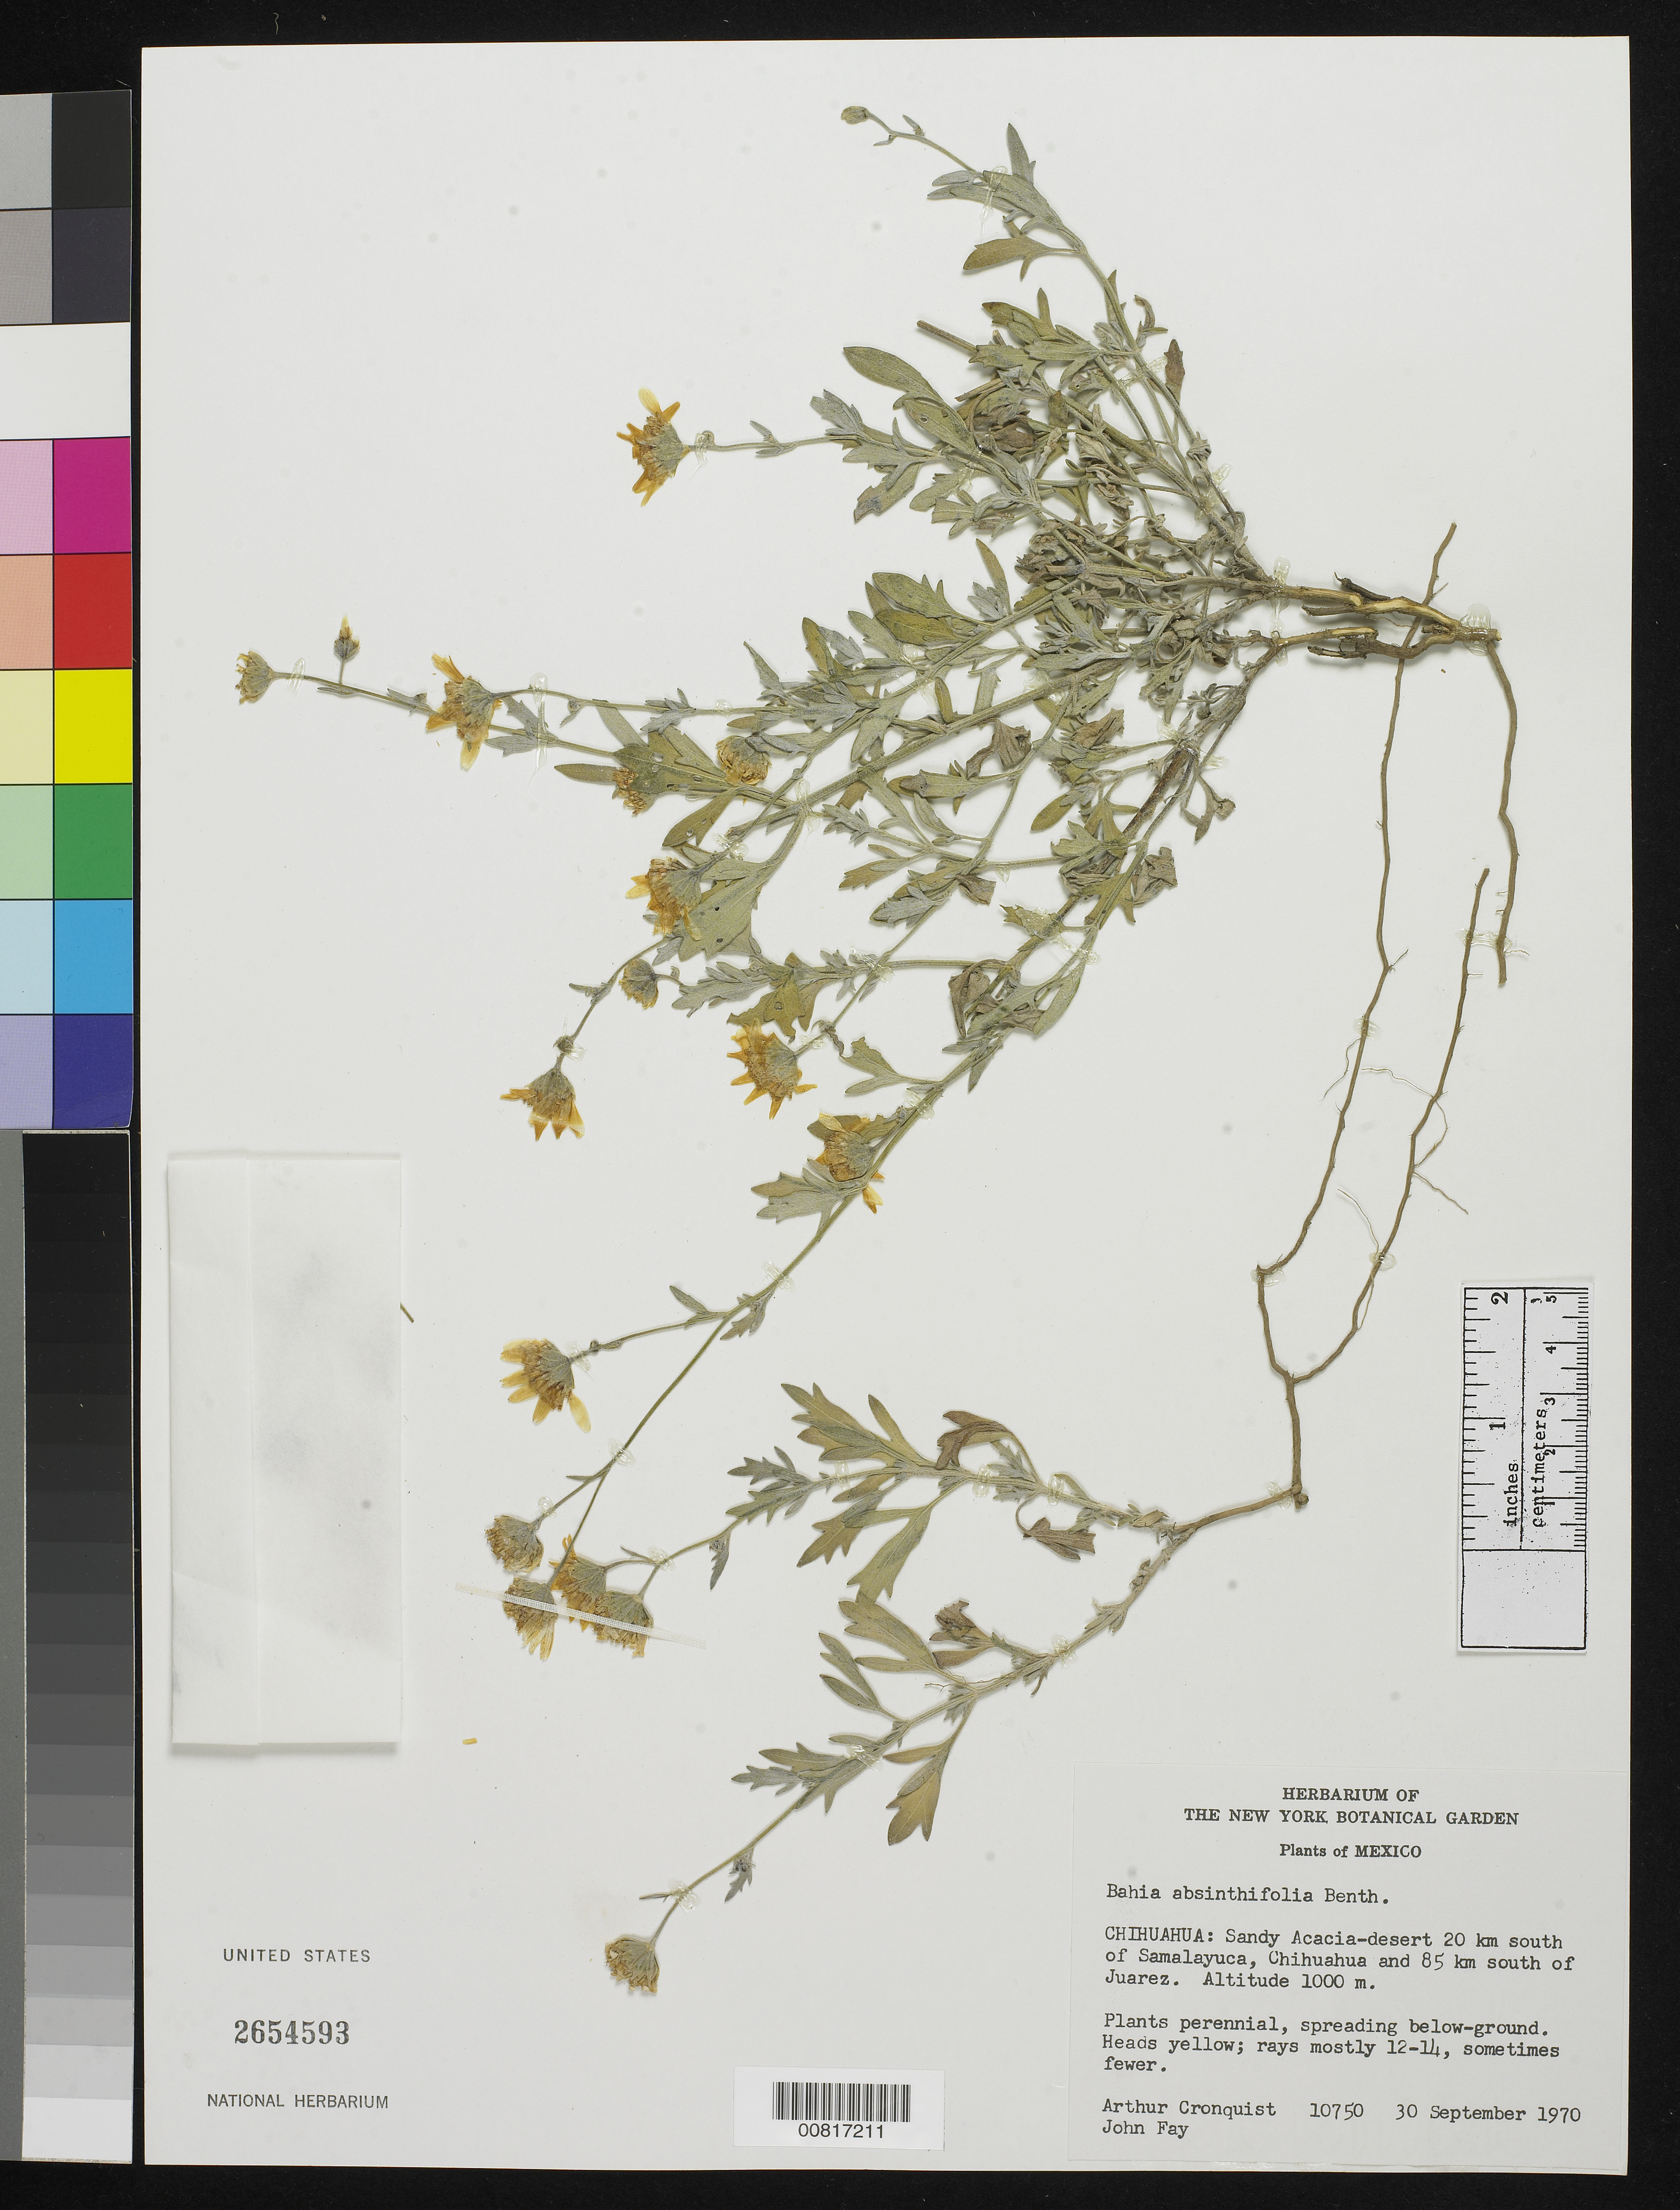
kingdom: Plantae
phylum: Tracheophyta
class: Magnoliopsida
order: Asterales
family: Asteraceae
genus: Bahia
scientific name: Bahia absinthifolia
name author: Benth.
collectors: A. J. Cronquist & J. Fay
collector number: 10750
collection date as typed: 30 Sep 1970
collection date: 1970-09-30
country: Mexico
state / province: Chihuahua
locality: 20 km south of Samalayuca, Chihuahua and 85 km south of Juárez.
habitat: Sandy Acacia-desert.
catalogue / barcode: US 2654593